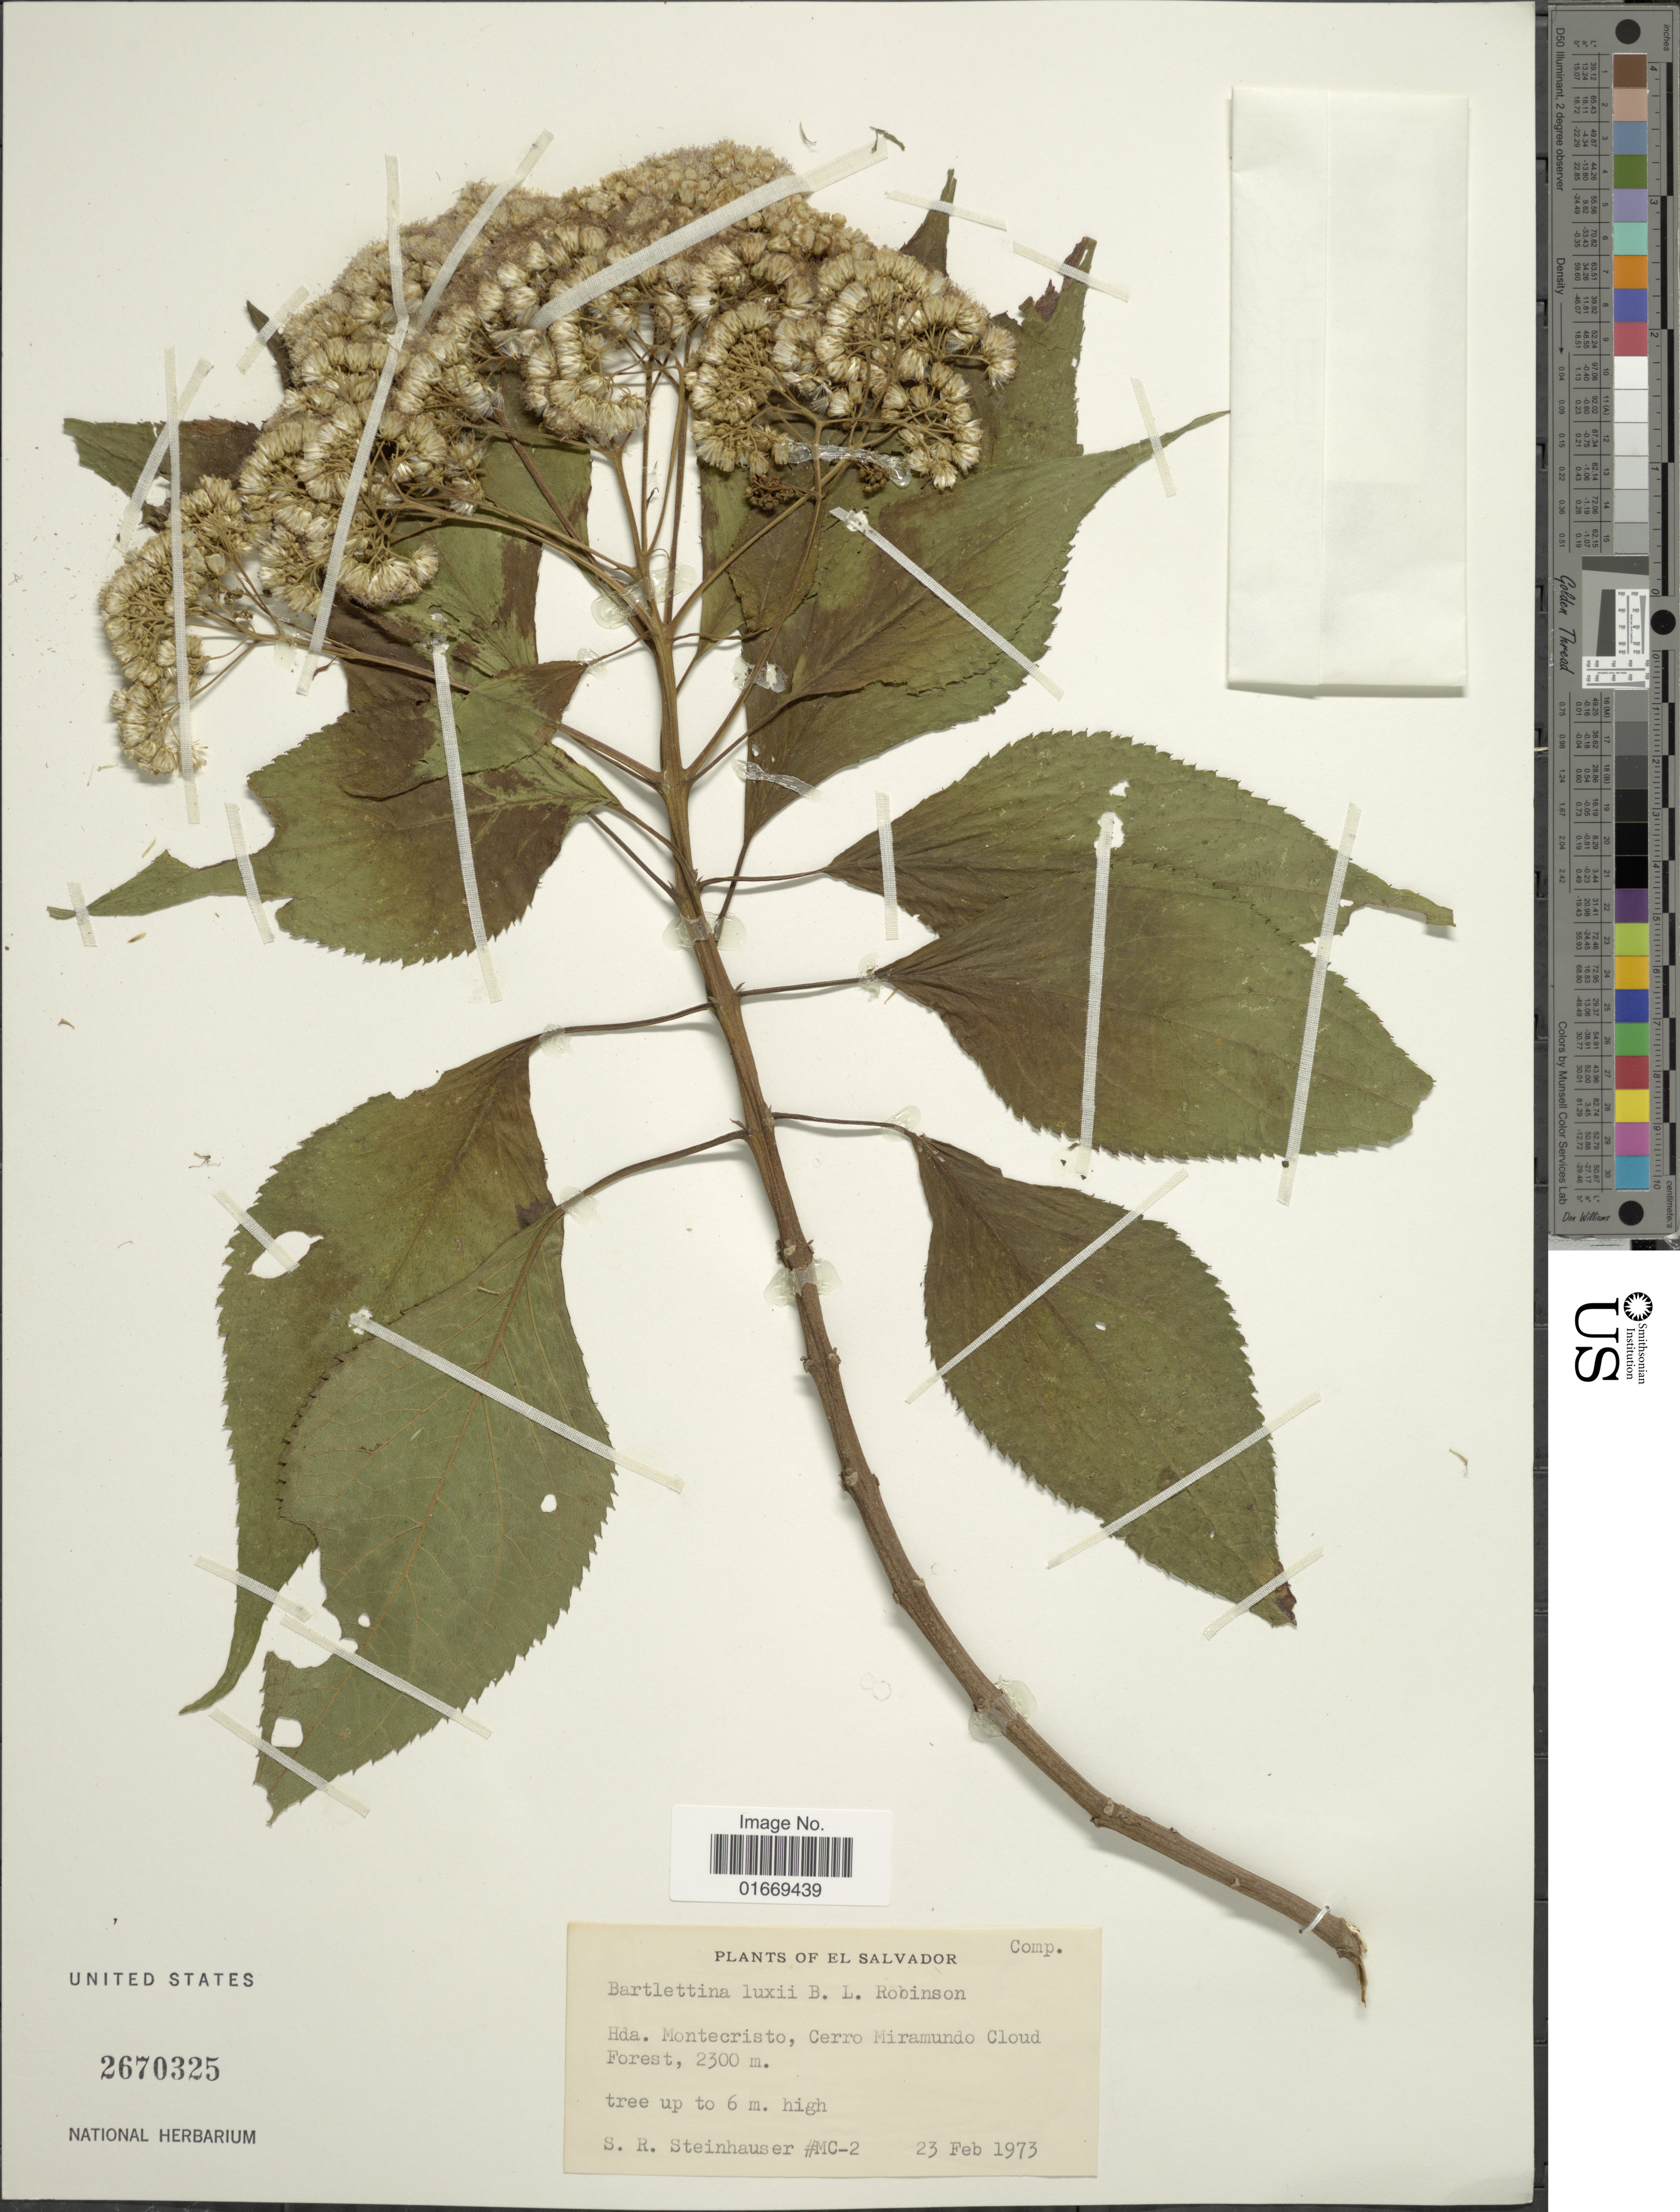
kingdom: Plantae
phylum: Tracheophyta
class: Magnoliopsida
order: Asterales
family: Asteraceae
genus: Bartlettina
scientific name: Bartlettina pansamalensis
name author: (B.L. Rob.) R.M. King & H. Rob.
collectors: S. Steinhauser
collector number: MC-2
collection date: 1973-02-23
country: El Salvador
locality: Hda. Montecristo, Cerro Miramundo Cloud Forest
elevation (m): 2300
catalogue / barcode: US 2670325